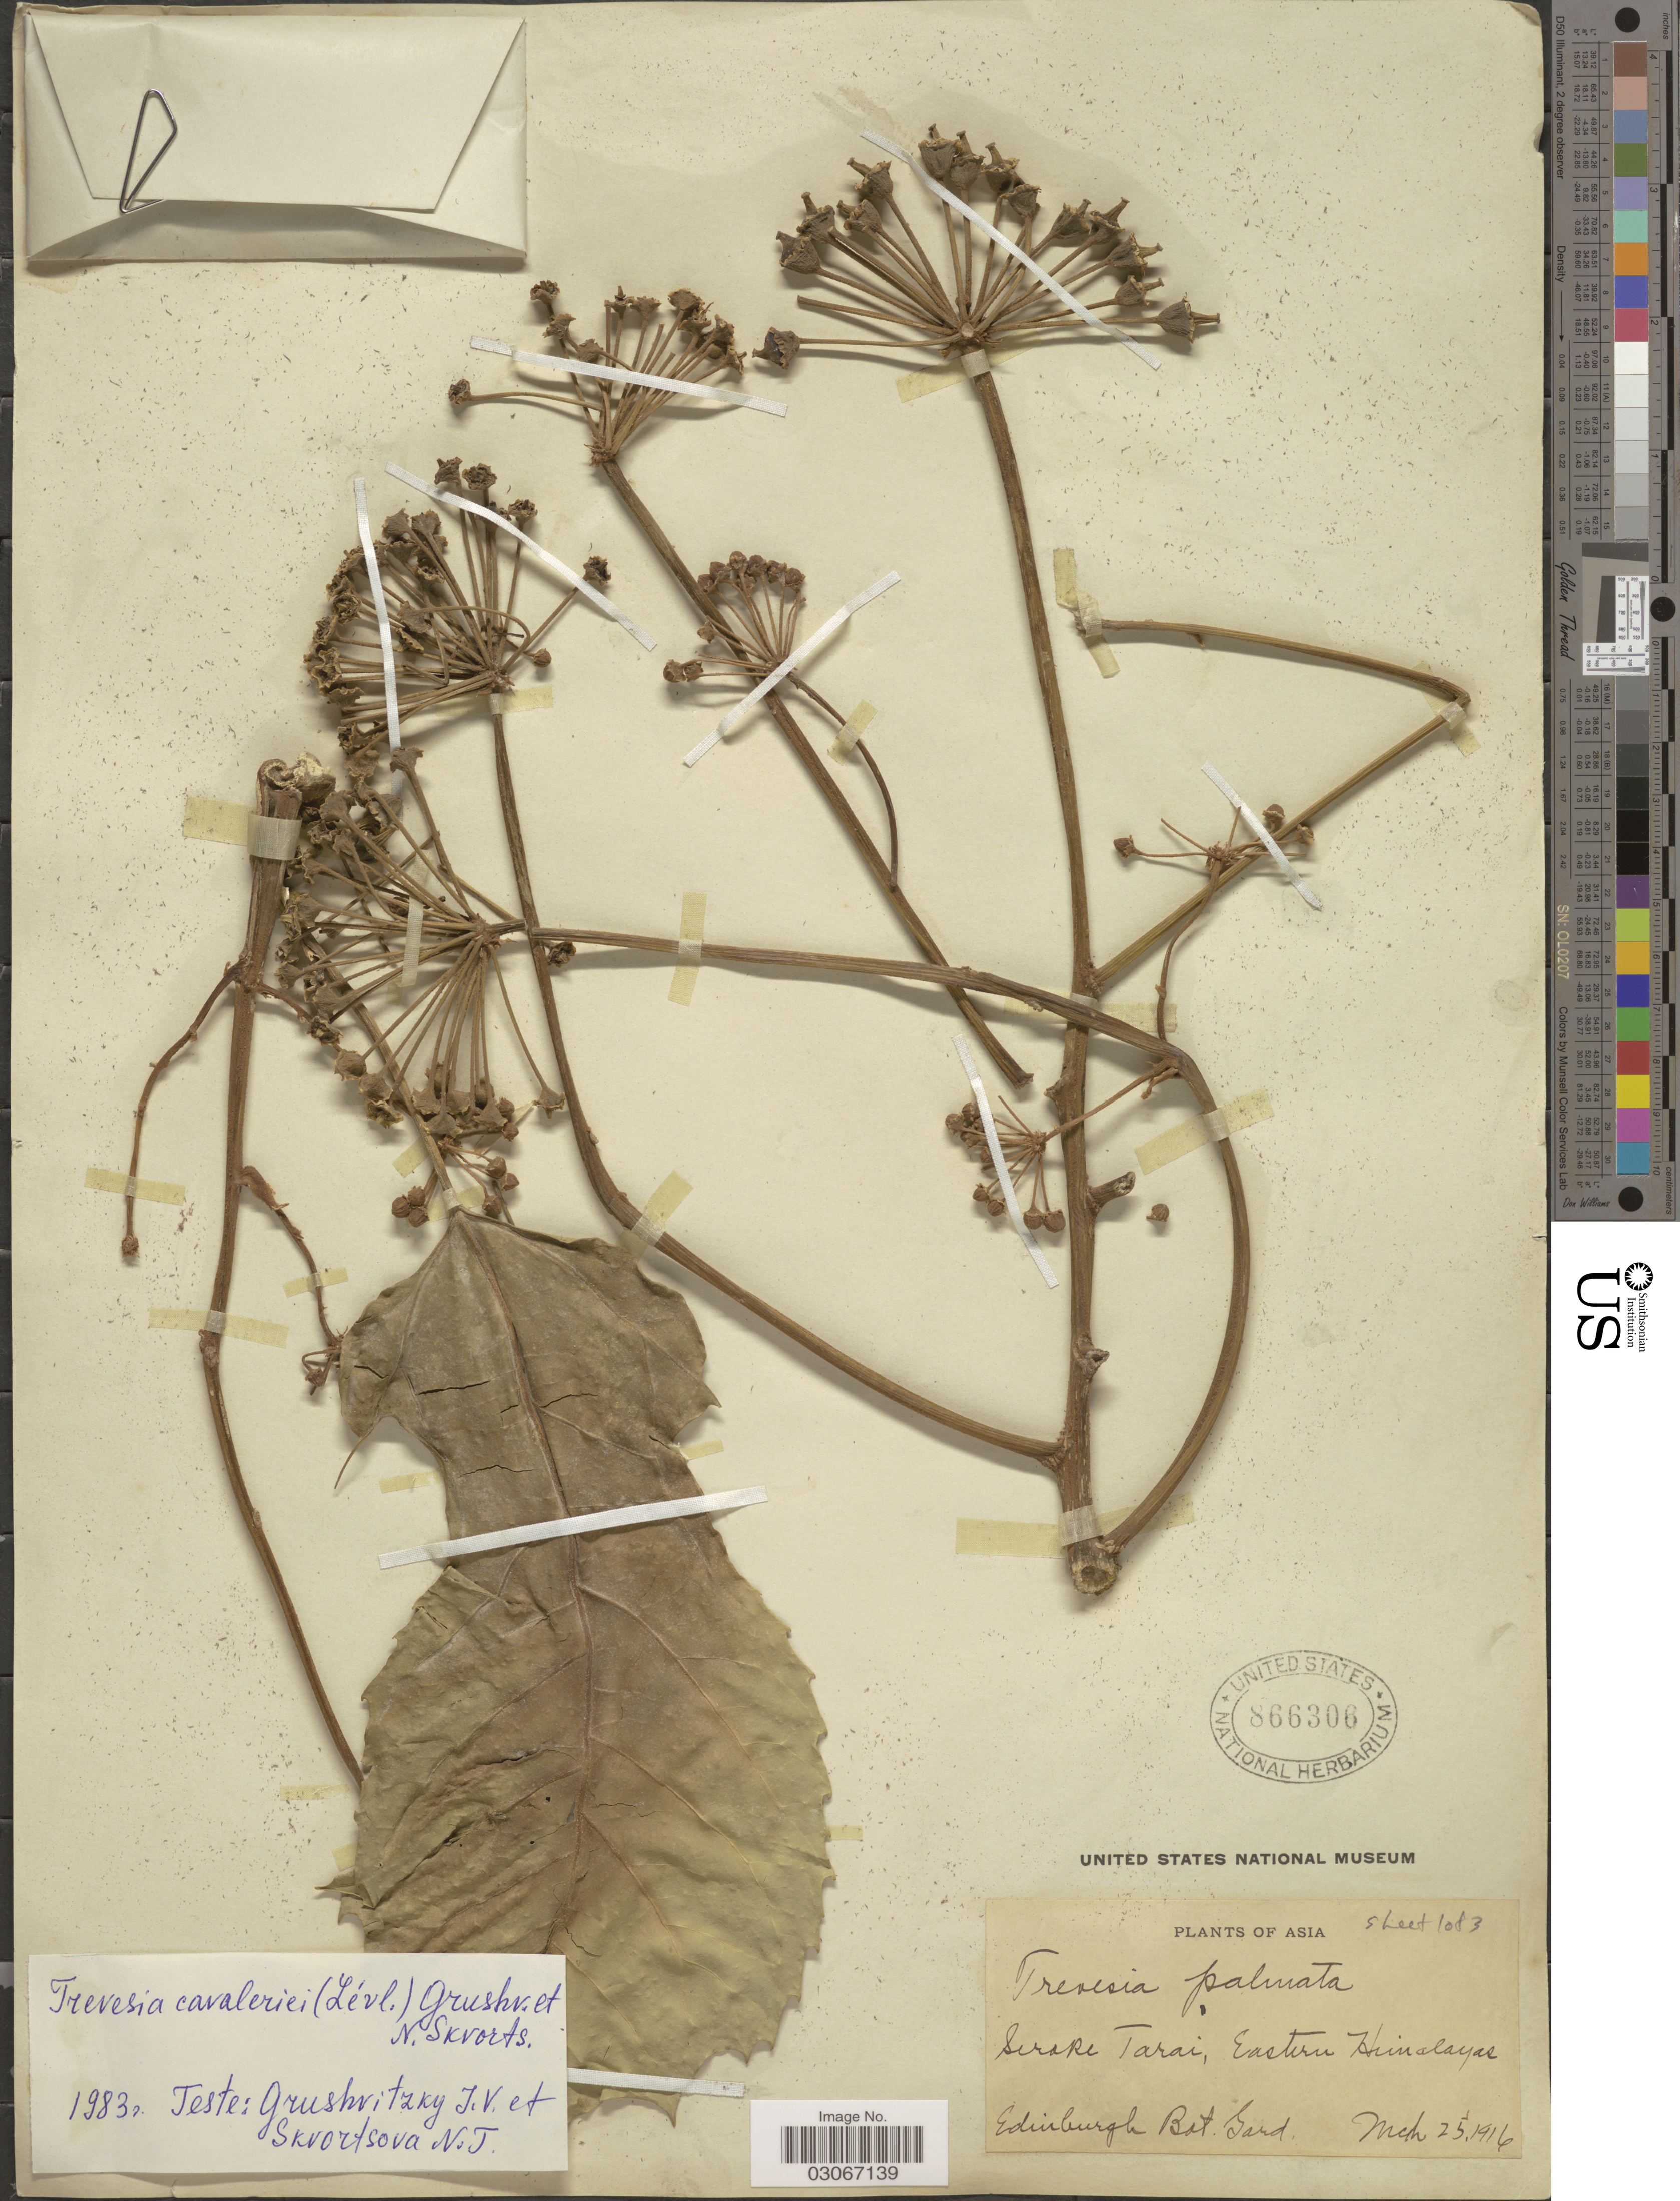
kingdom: Plantae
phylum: Tracheophyta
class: Magnoliopsida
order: Apiales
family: Araliaceae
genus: Trevesia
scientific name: Trevesia palmata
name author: (Roxb. ex Lindl.)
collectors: Royal Botanic Garden Edinburgh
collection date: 1916-03-25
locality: Asia. Serake Tarai, Eastern Himalayas.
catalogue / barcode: US 866306